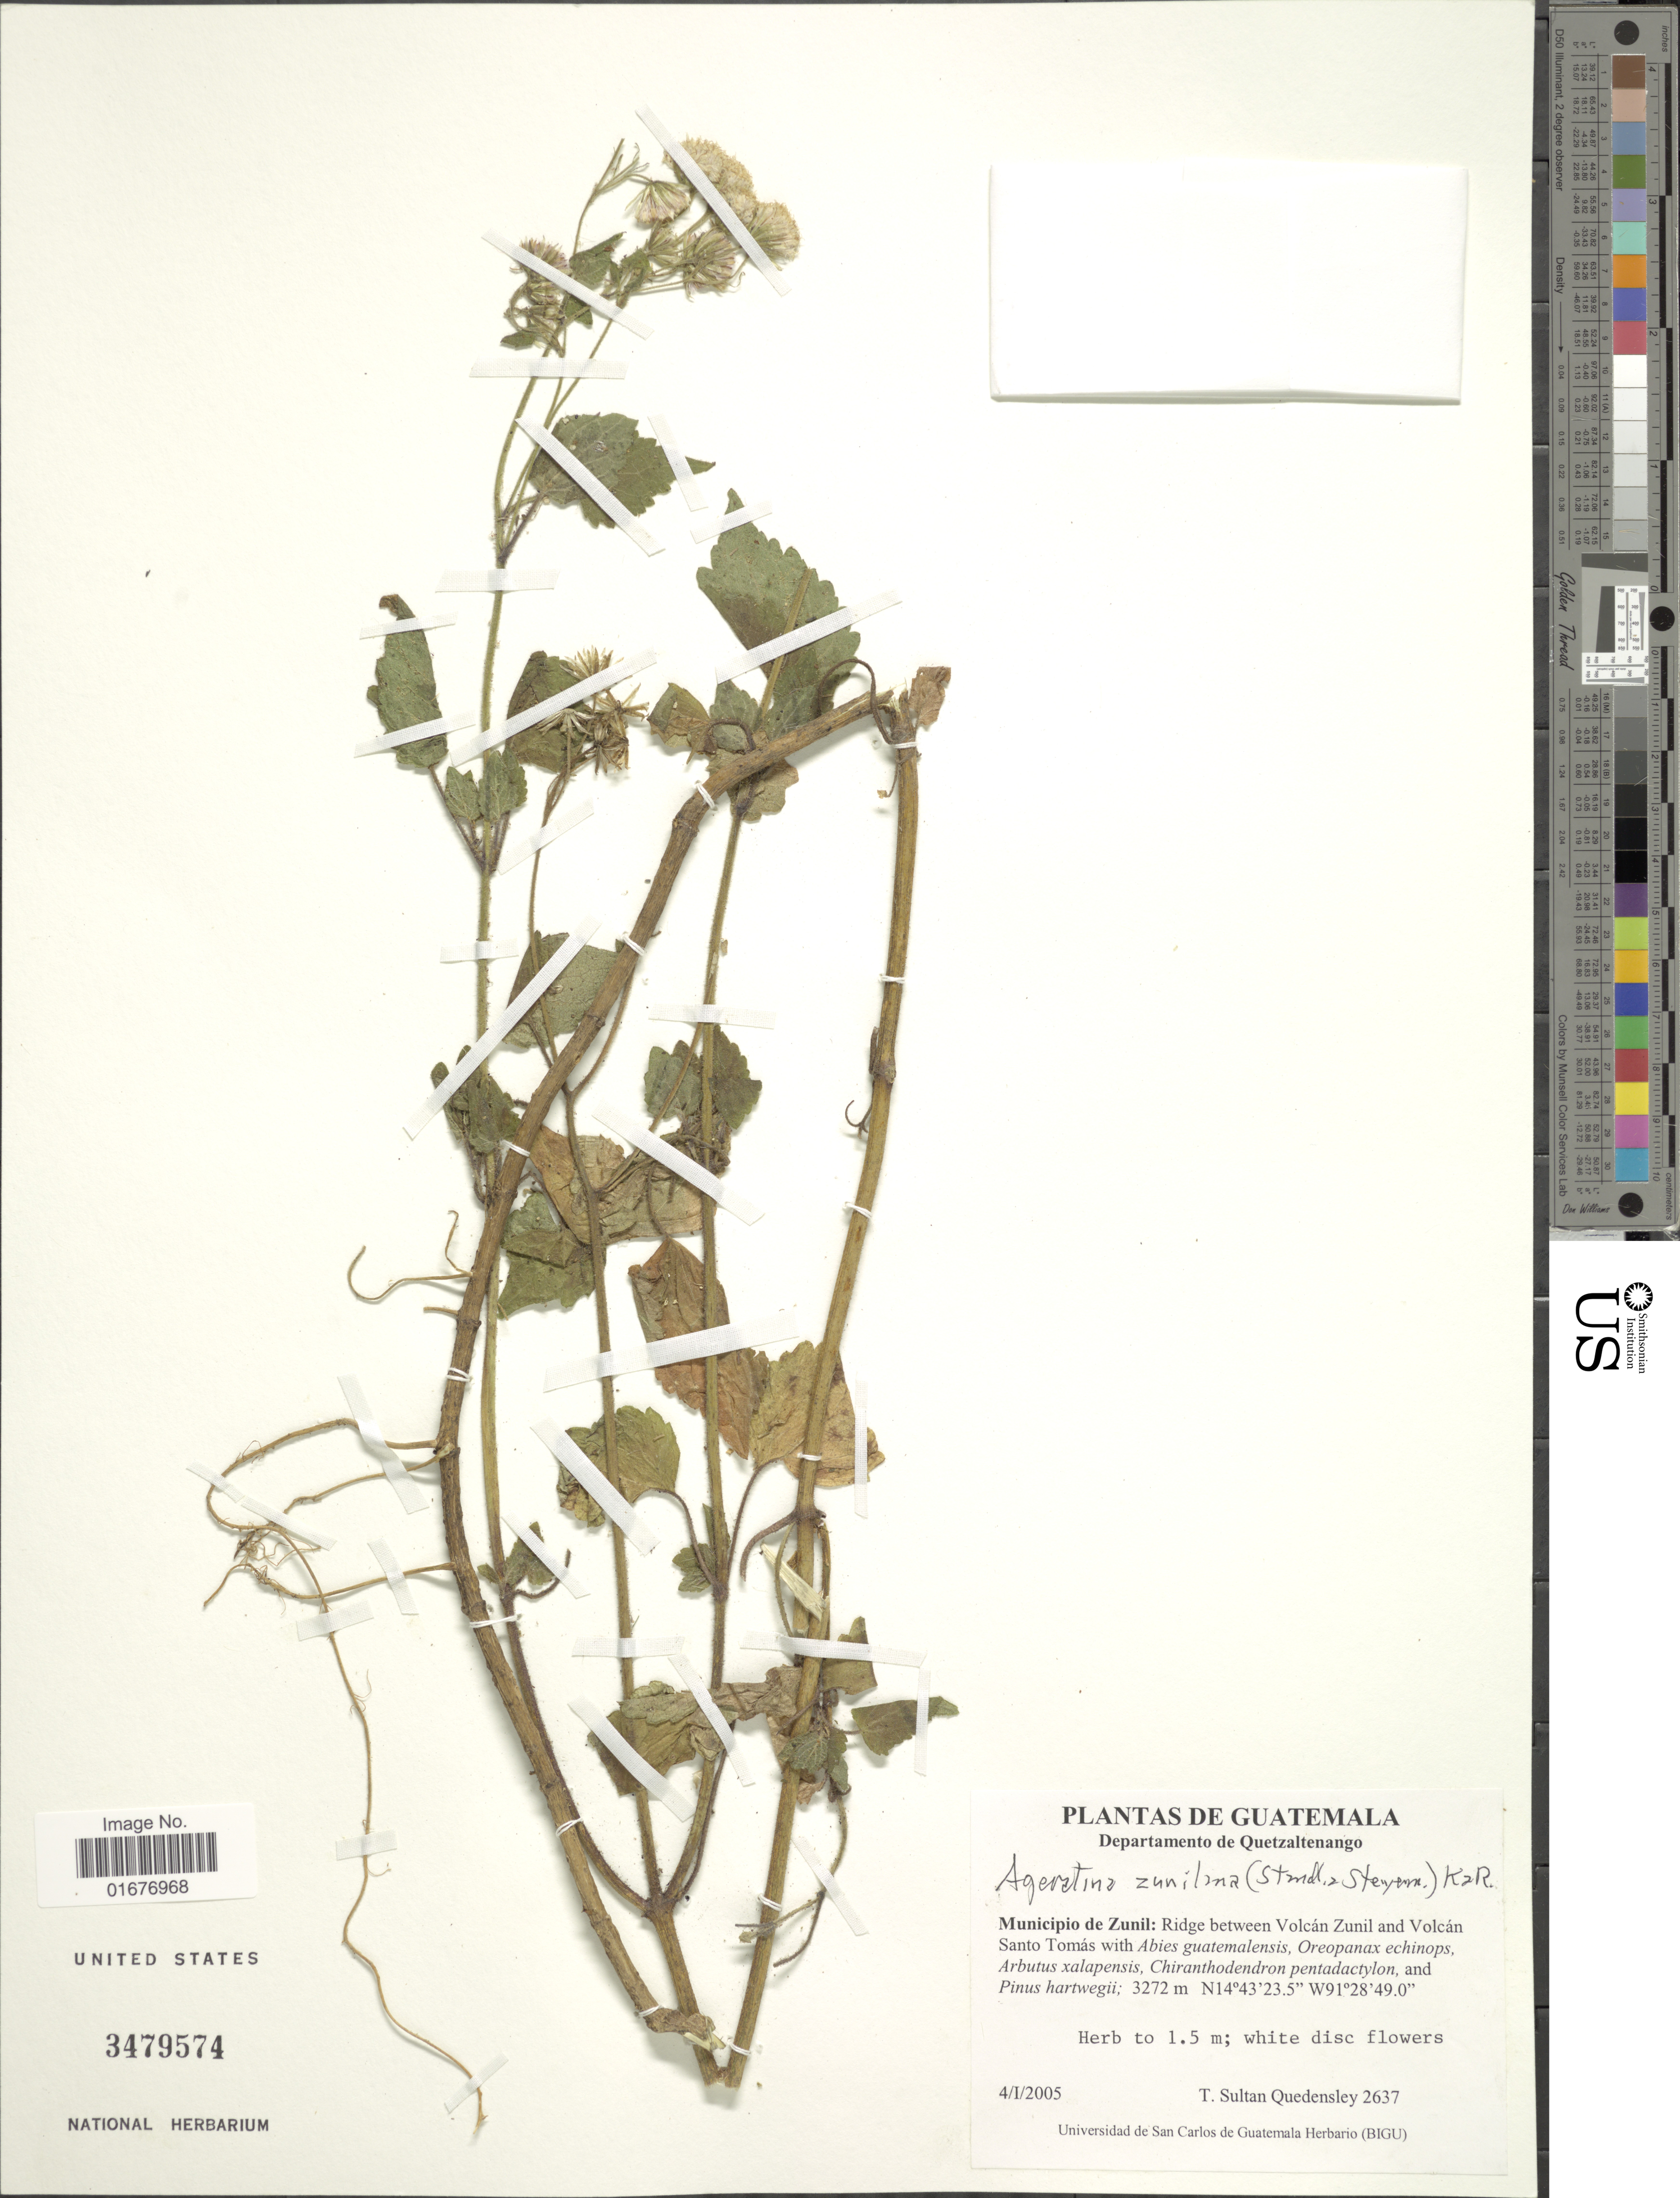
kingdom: Plantae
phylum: Tracheophyta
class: Magnoliopsida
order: Asterales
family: Asteraceae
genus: Ageratina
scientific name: Ageratina zunilana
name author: (Standl. & Steyerm.) R.M. King & H. Rob.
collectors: T. S. Quedensley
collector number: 2637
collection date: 2005-01-04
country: Guatemala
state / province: Quetzaltenango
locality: Municipio de Zunil: Ridge between Volcan Zunil and Volcan Santo Tomas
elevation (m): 3272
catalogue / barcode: US 3479574